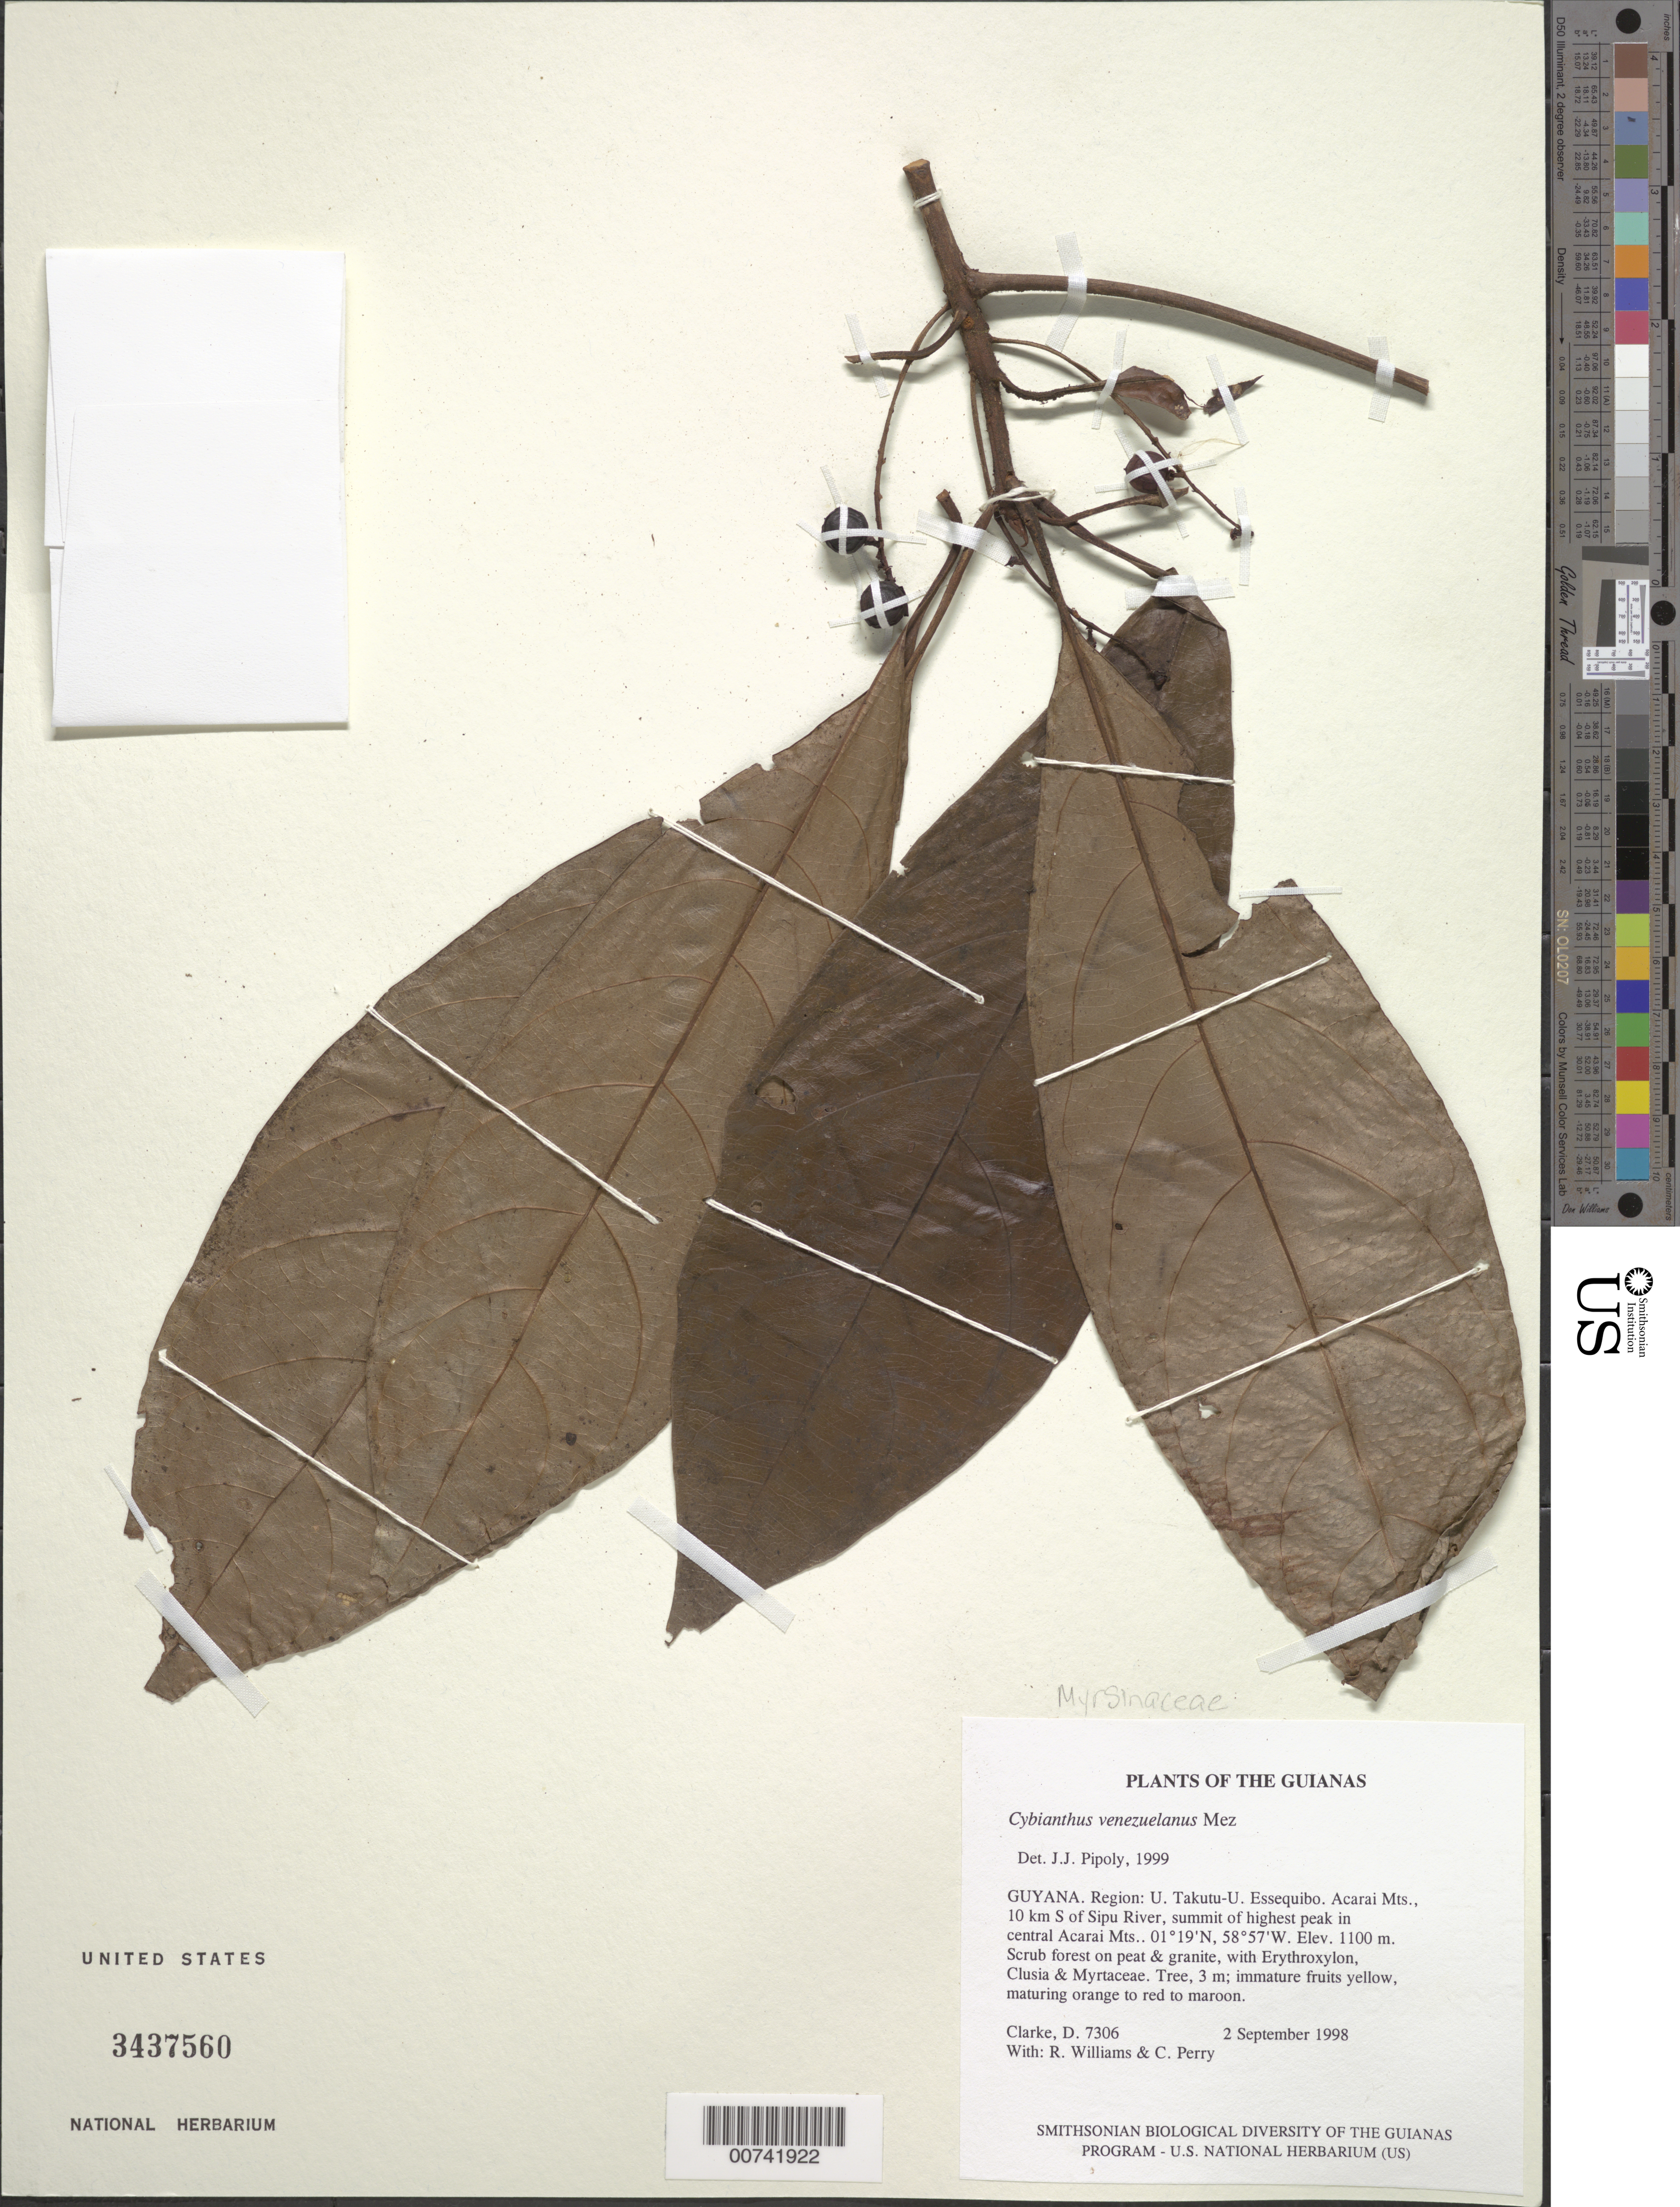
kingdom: Plantae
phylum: Tracheophyta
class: Magnoliopsida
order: Ericales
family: Primulaceae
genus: Cybianthus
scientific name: Cybianthus venezuelanus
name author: Mez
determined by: Pipoly, J. J., III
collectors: H. D. Clarke, R. Williams & C. Perry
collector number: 7306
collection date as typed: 2 September 1998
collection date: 1998-09-02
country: Guyana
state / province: U. Takutu-U. Essequibo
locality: Acarai Mts., 10 km S. of Sipu River, summit of highest peak in central Acarai Mts.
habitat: Scrub forest on peat & granite, with Erythroxylum, Clusia & Myrtaceae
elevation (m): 1100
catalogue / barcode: US 3437560